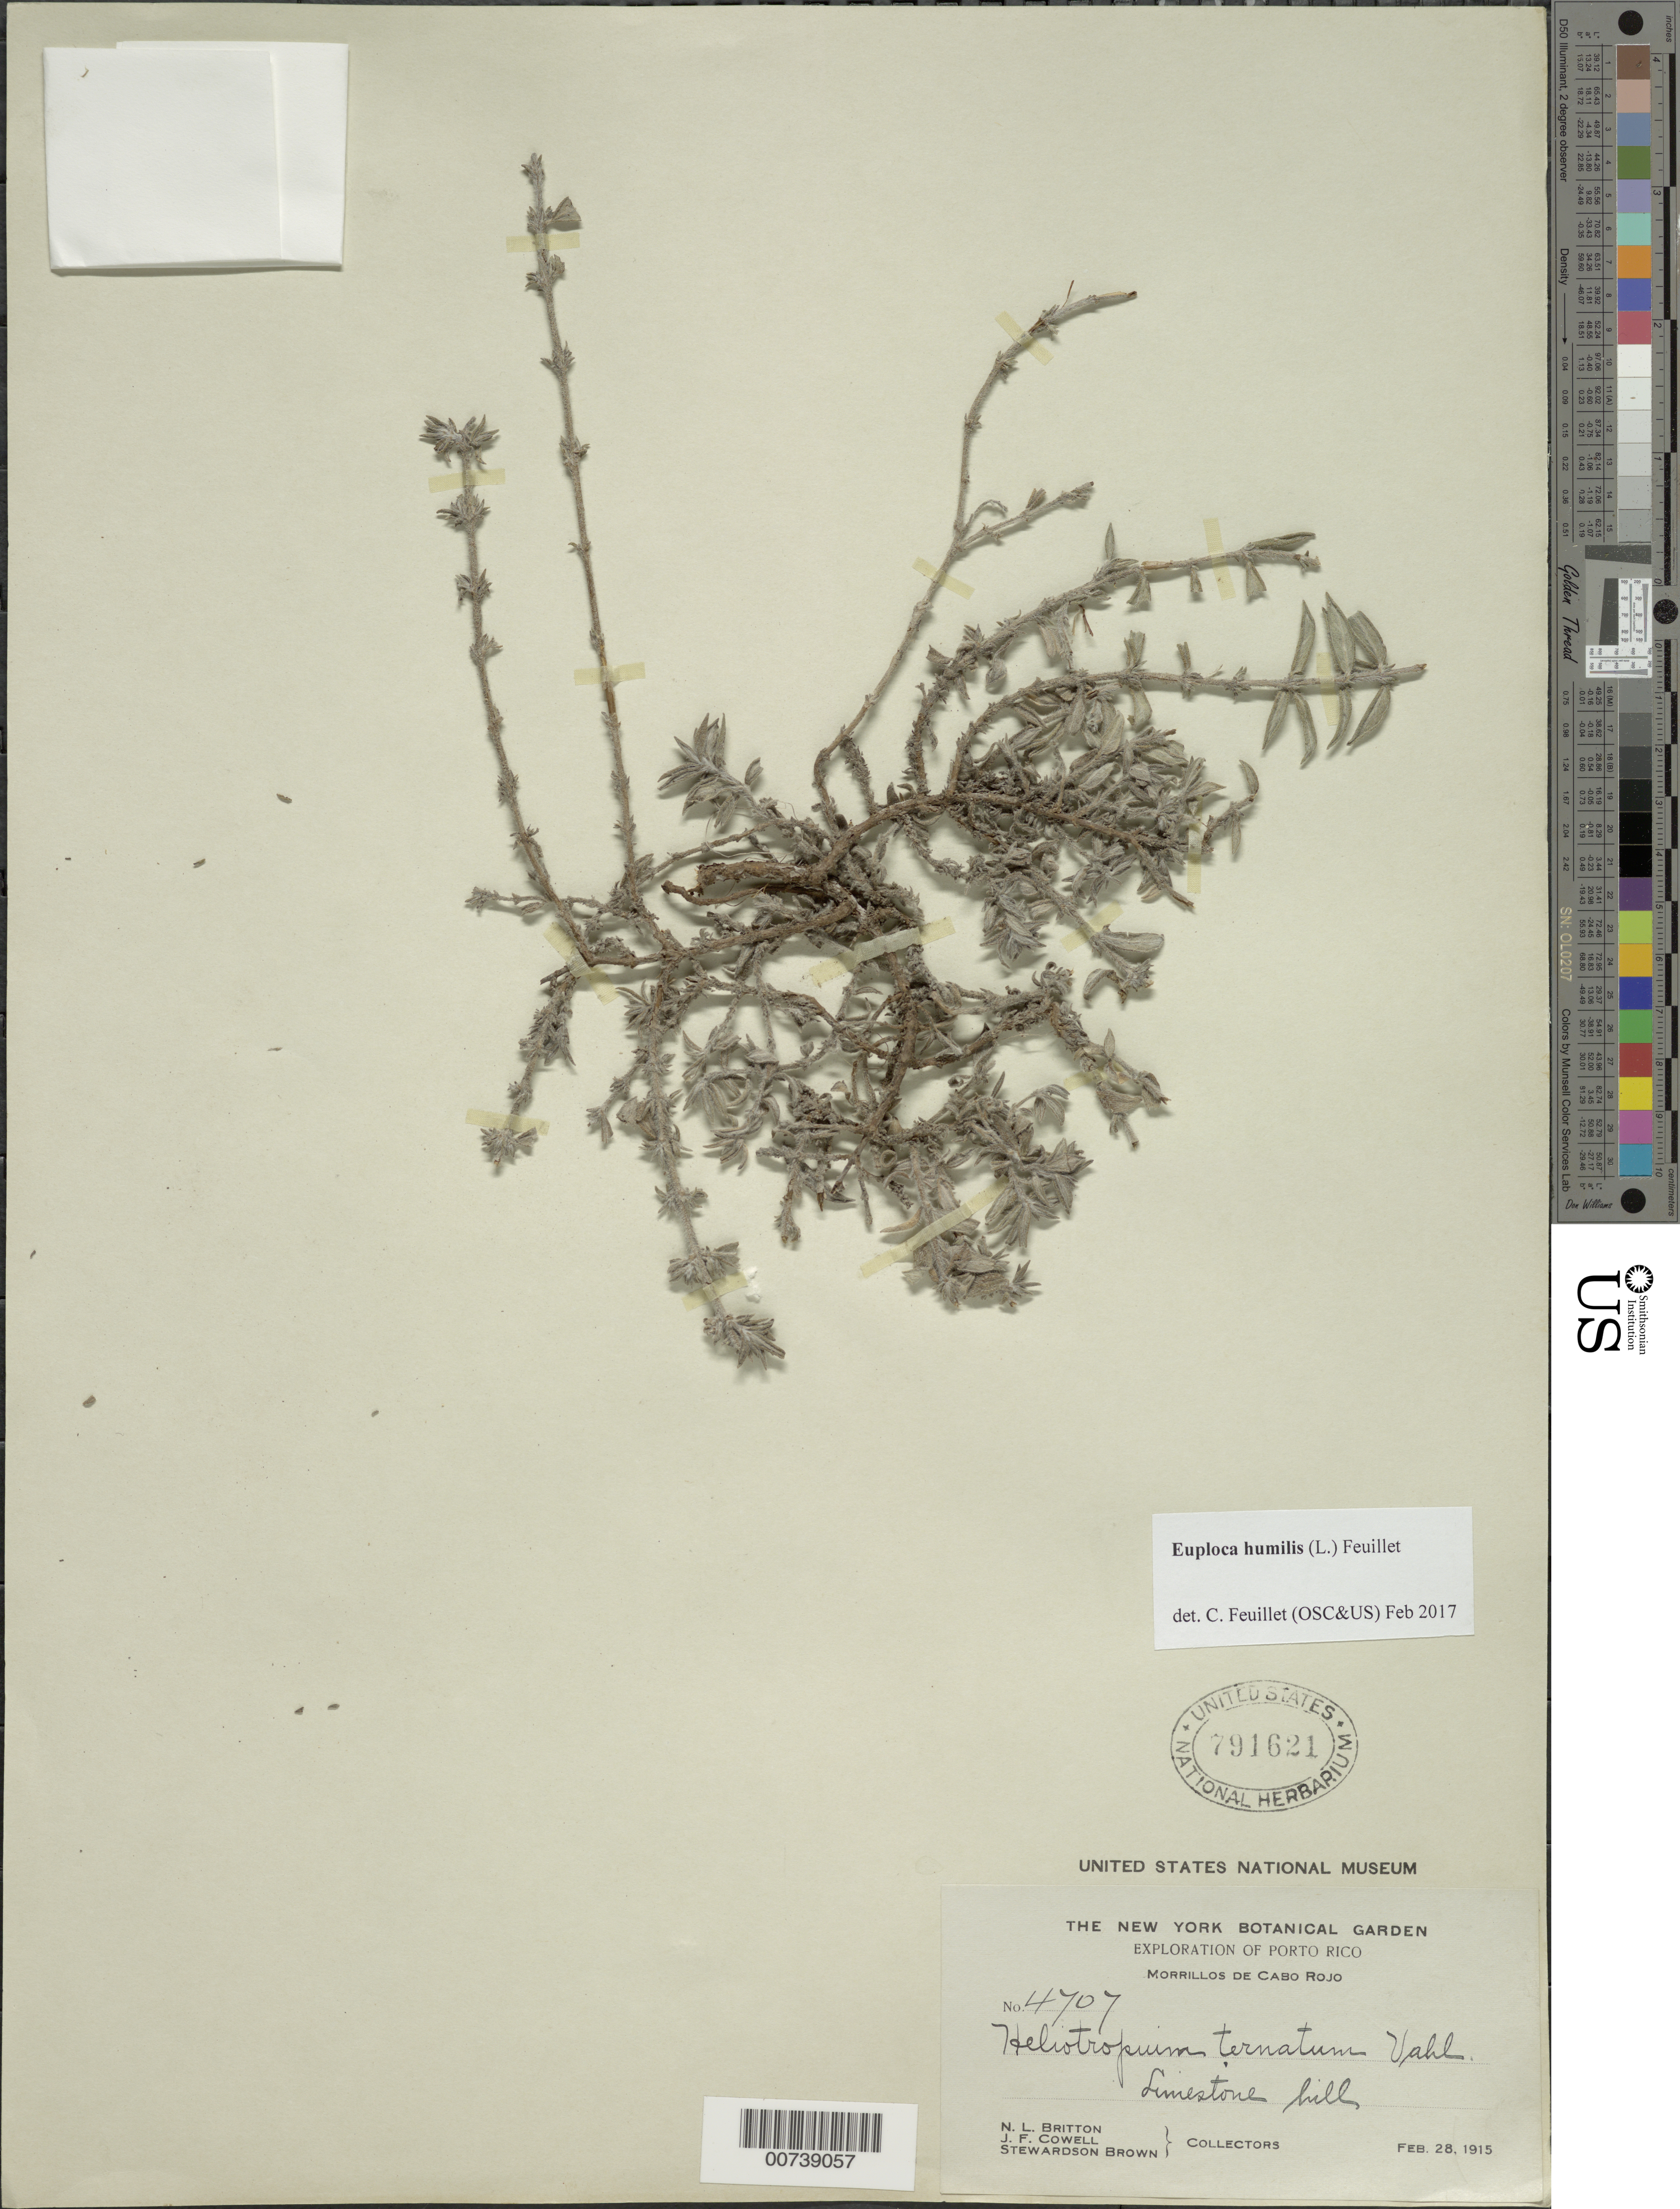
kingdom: Plantae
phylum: Tracheophyta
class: Magnoliopsida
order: Boraginales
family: Heliotropiaceae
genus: Euploca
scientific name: Euploca humilis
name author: (L.) Feuillet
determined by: Feuillet, C.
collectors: N. Britton, J. F. Cowell & S. Brown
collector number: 4707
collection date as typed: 28 Feb 1915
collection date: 1915-02-28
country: Puerto Rico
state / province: Cabo Rojo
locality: Morrillos de Cabo Rojo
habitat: Limestone hill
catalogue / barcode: US 791621